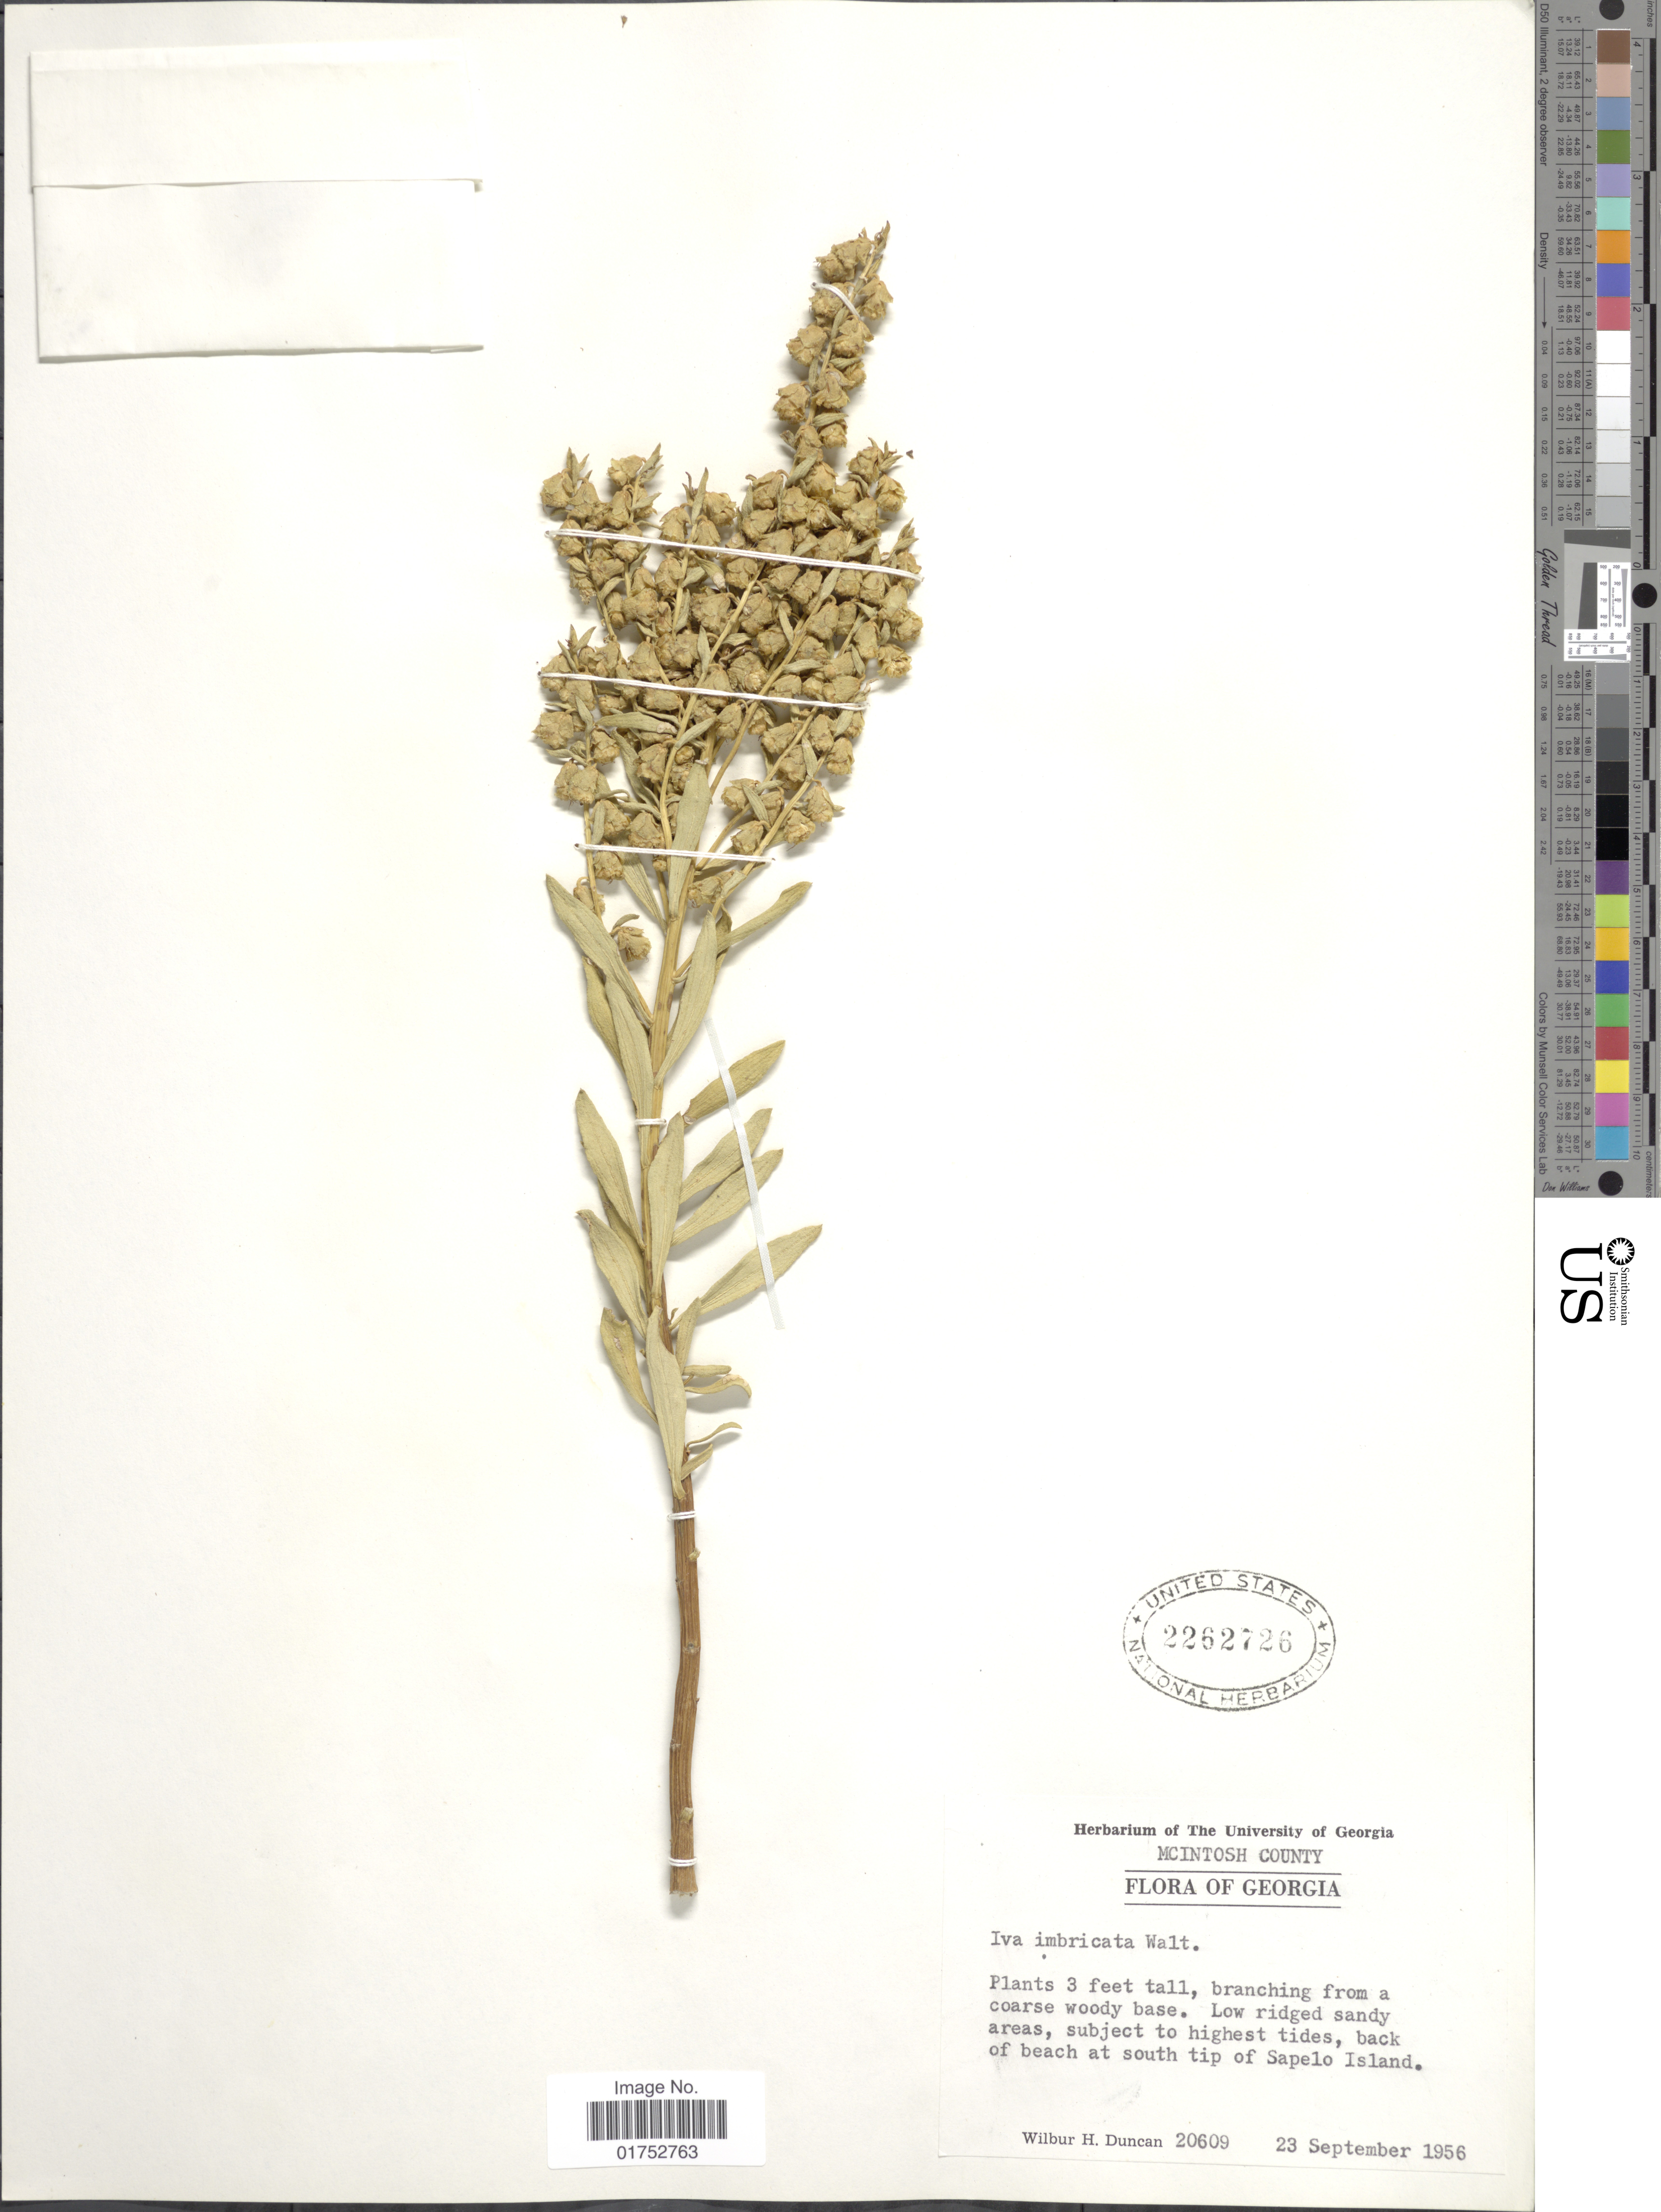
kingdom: Plantae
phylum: Tracheophyta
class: Magnoliopsida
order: Asterales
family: Asteraceae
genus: Iva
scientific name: Iva imbricata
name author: Walter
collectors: W. H. Duncan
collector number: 20609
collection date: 1956-09-23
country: United States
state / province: Georgia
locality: Mcintosh County, back of beach at south tip of Sapelo Island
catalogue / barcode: US 2262726